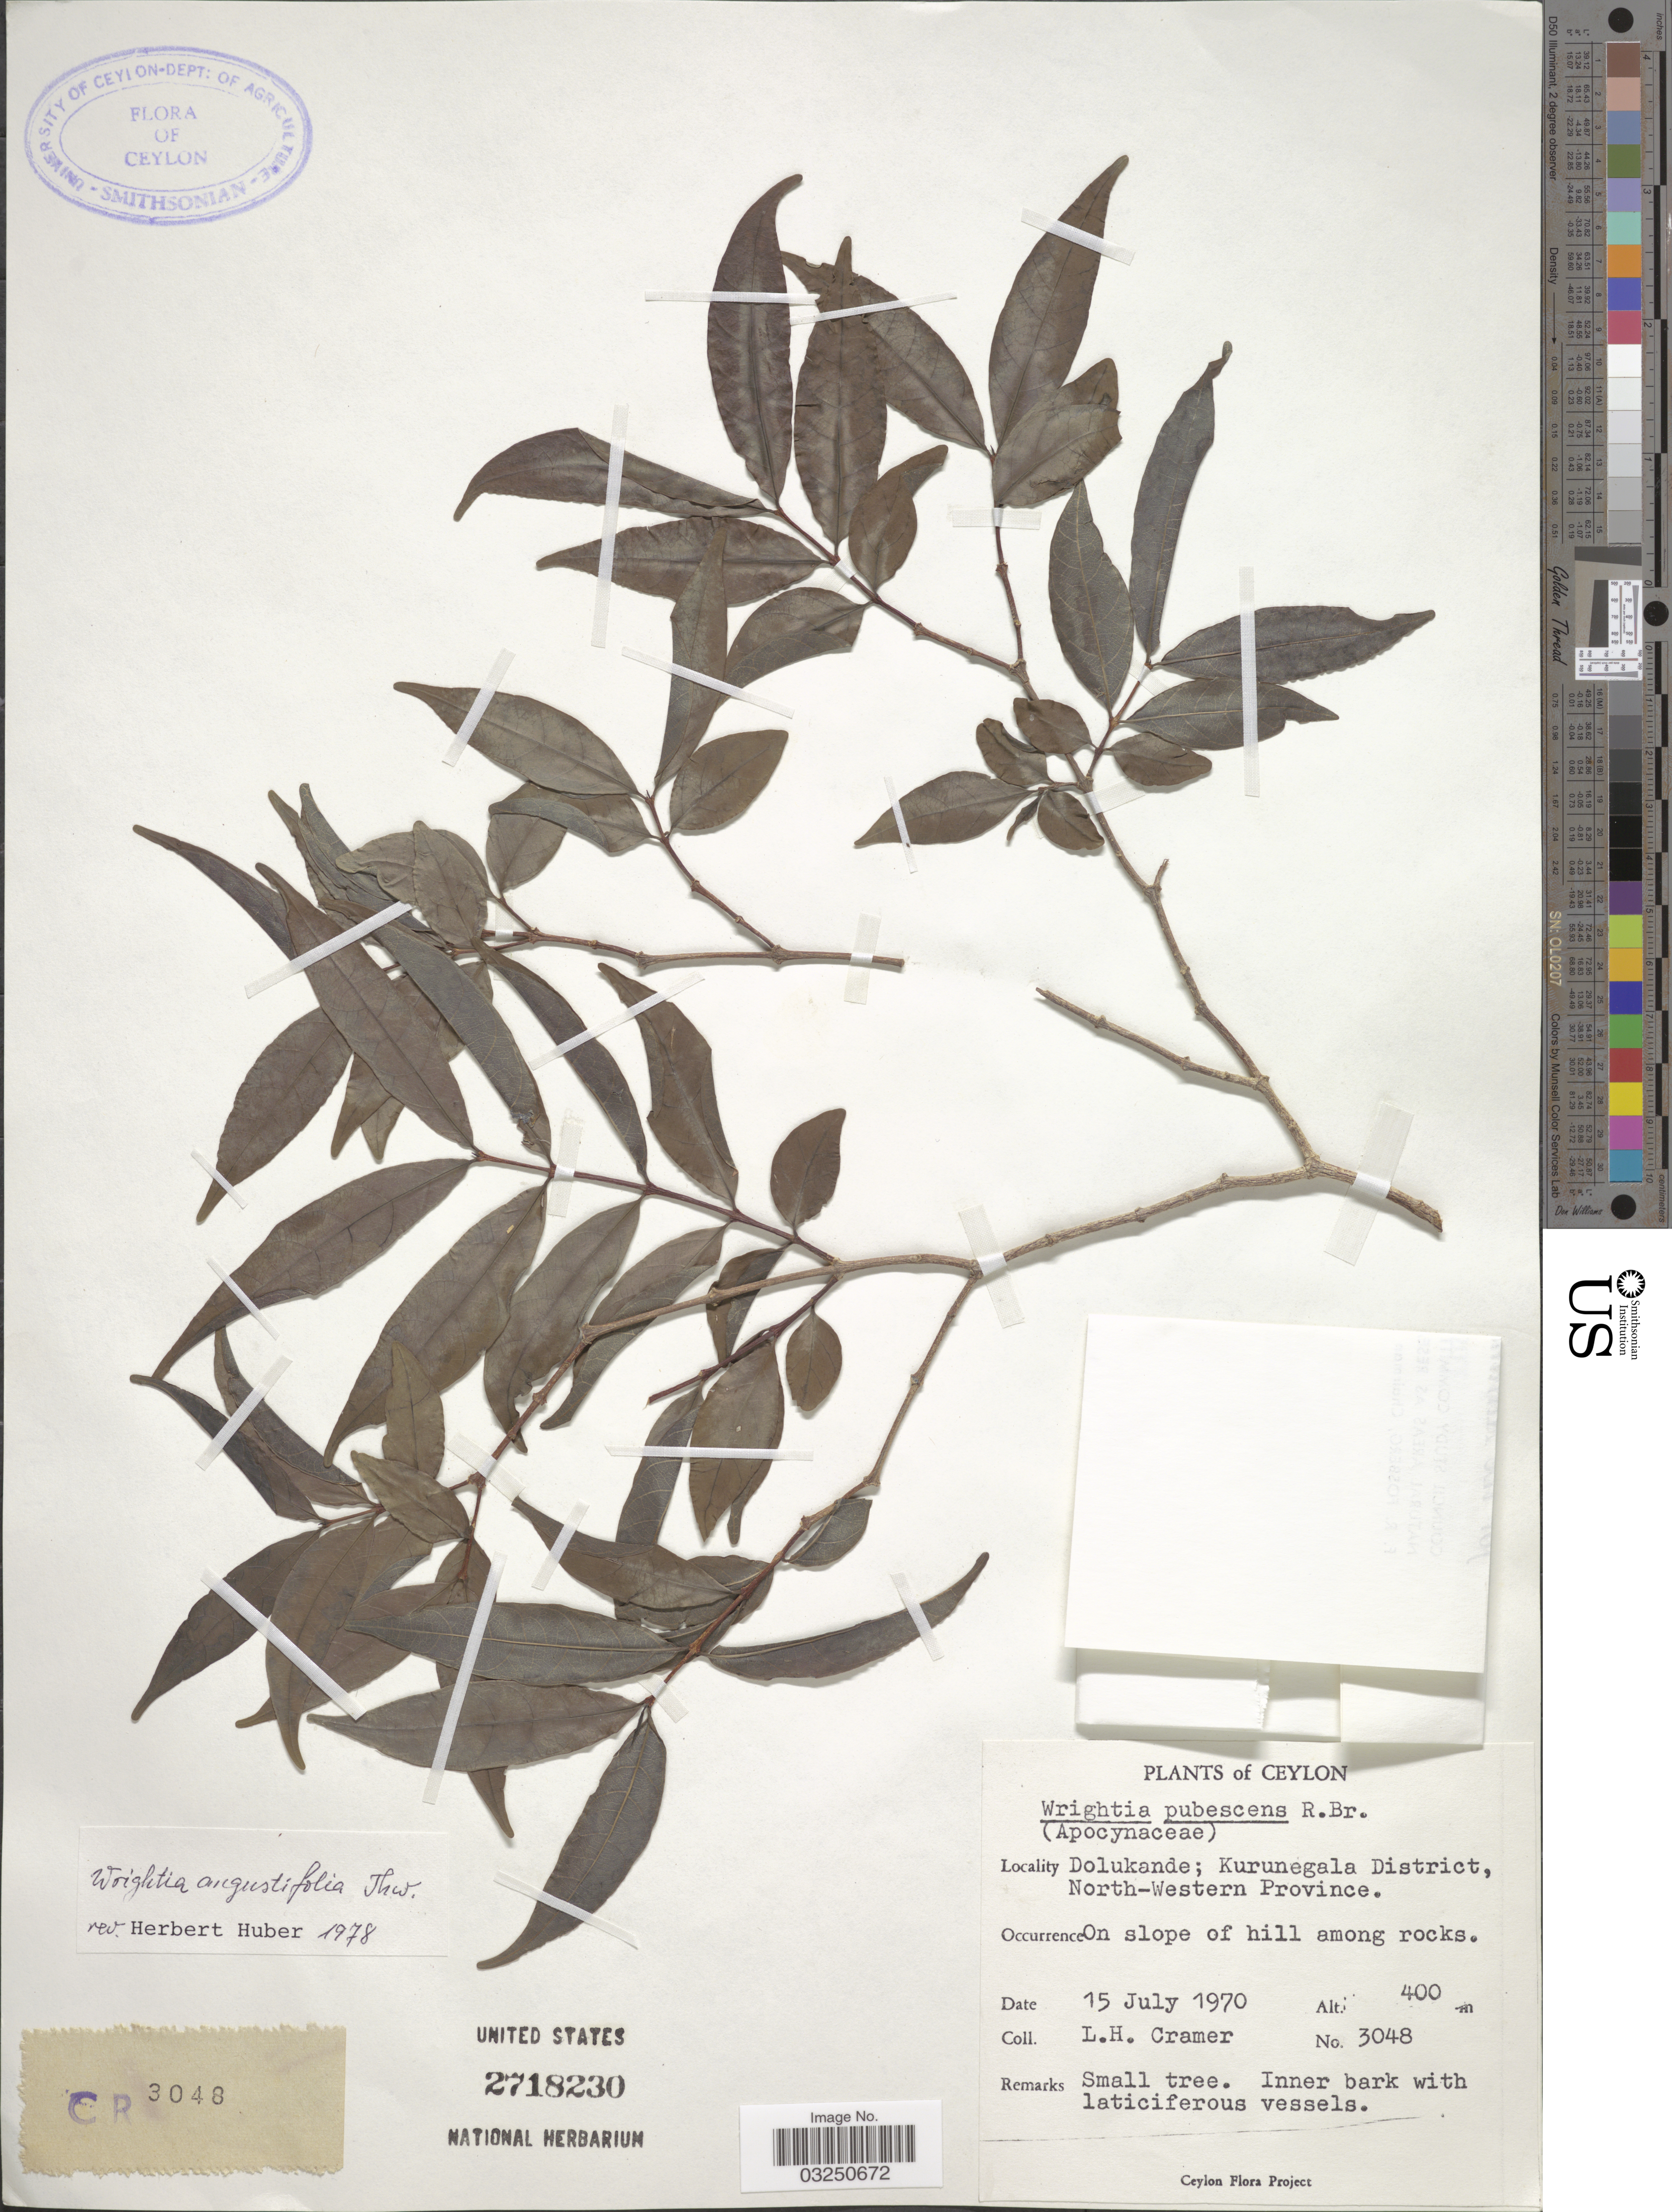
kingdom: Plantae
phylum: Tracheophyta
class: Magnoliopsida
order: Gentianales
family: Apocynaceae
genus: Wrightia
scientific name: Wrightia angustifolia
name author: Thwaites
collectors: L. H. Cramer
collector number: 3048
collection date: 1970-07-15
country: Sri Lanka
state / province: North Western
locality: Ceylon. Dolukande; Kurunegala District.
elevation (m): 400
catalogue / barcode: US 2718230